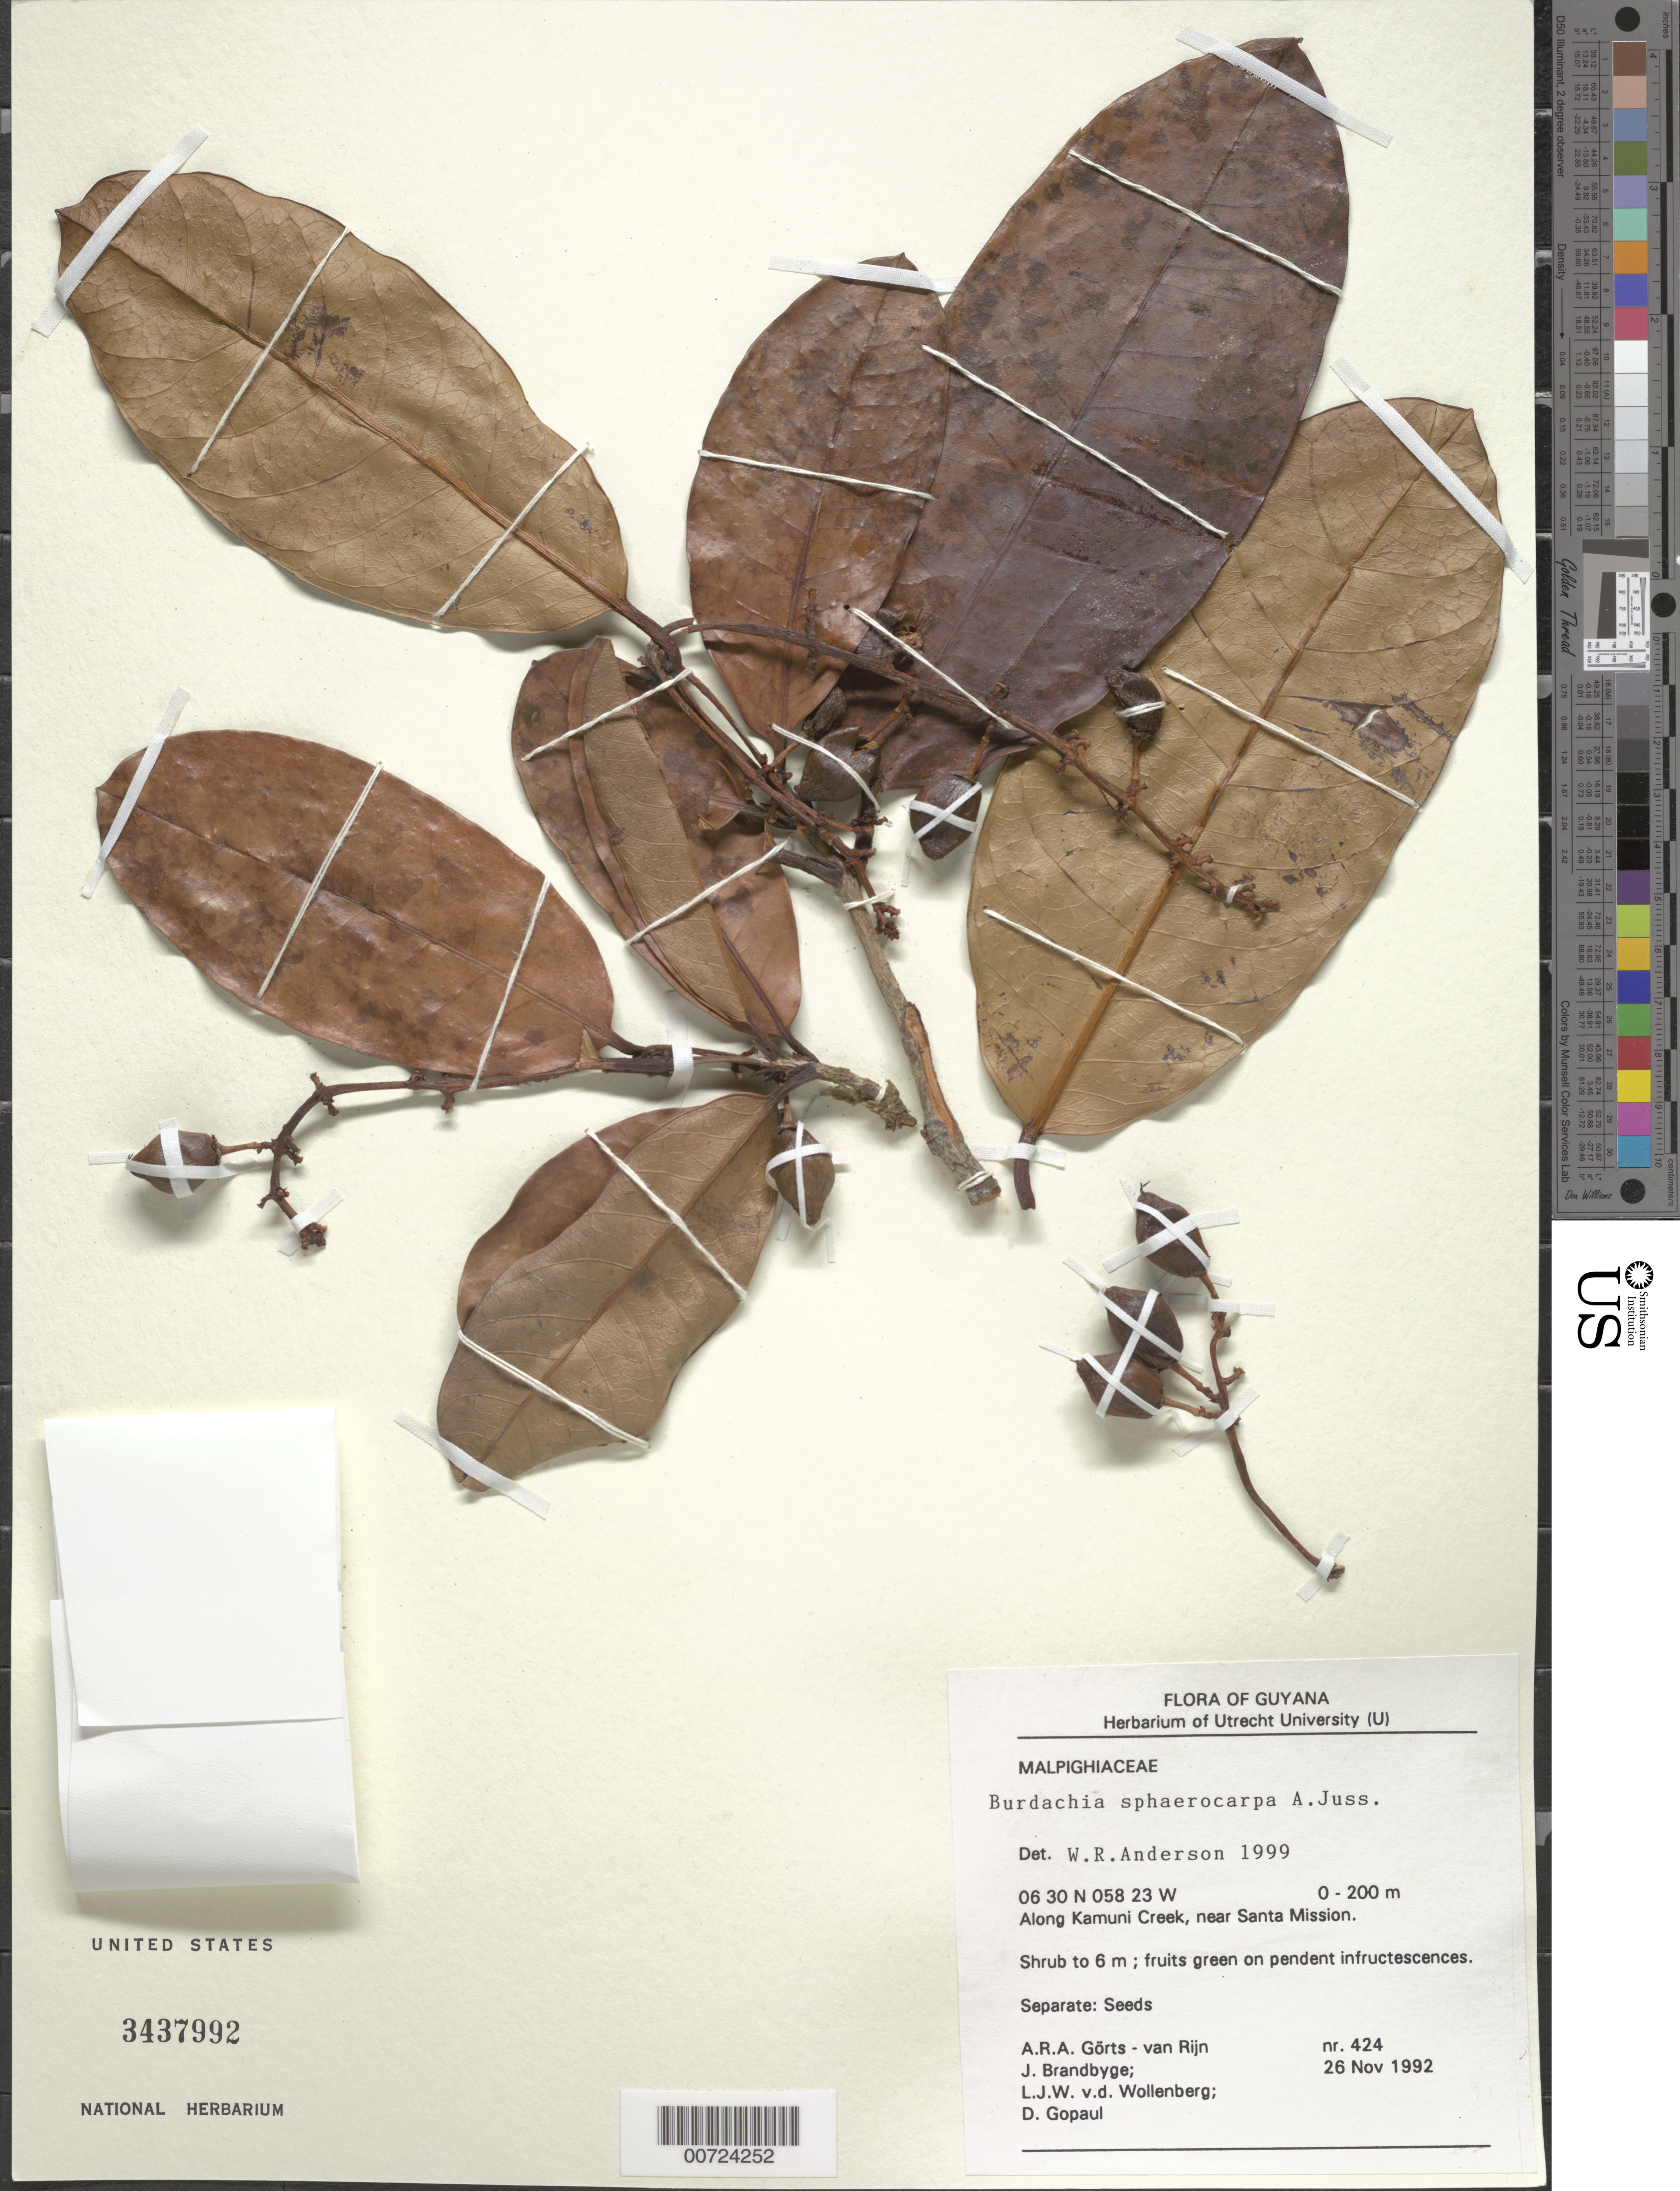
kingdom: Plantae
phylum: Tracheophyta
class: Magnoliopsida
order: Malpighiales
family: Malpighiaceae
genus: Burdachia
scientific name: Burdachia sphaerocarpa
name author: A. Juss.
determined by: Anderson, W. R., (MICH), University of Michigan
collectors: A. .R. A. Görts-van Rijn, J. Brandbyge, L. van der Wollenberg & D. Gopaul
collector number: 424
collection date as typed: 26-Nov-92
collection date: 1992-11-26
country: Guyana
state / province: Demerara-Mahaica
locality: Santa Mission, near, along Kamuni Creek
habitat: Along creek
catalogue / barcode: US 3437992